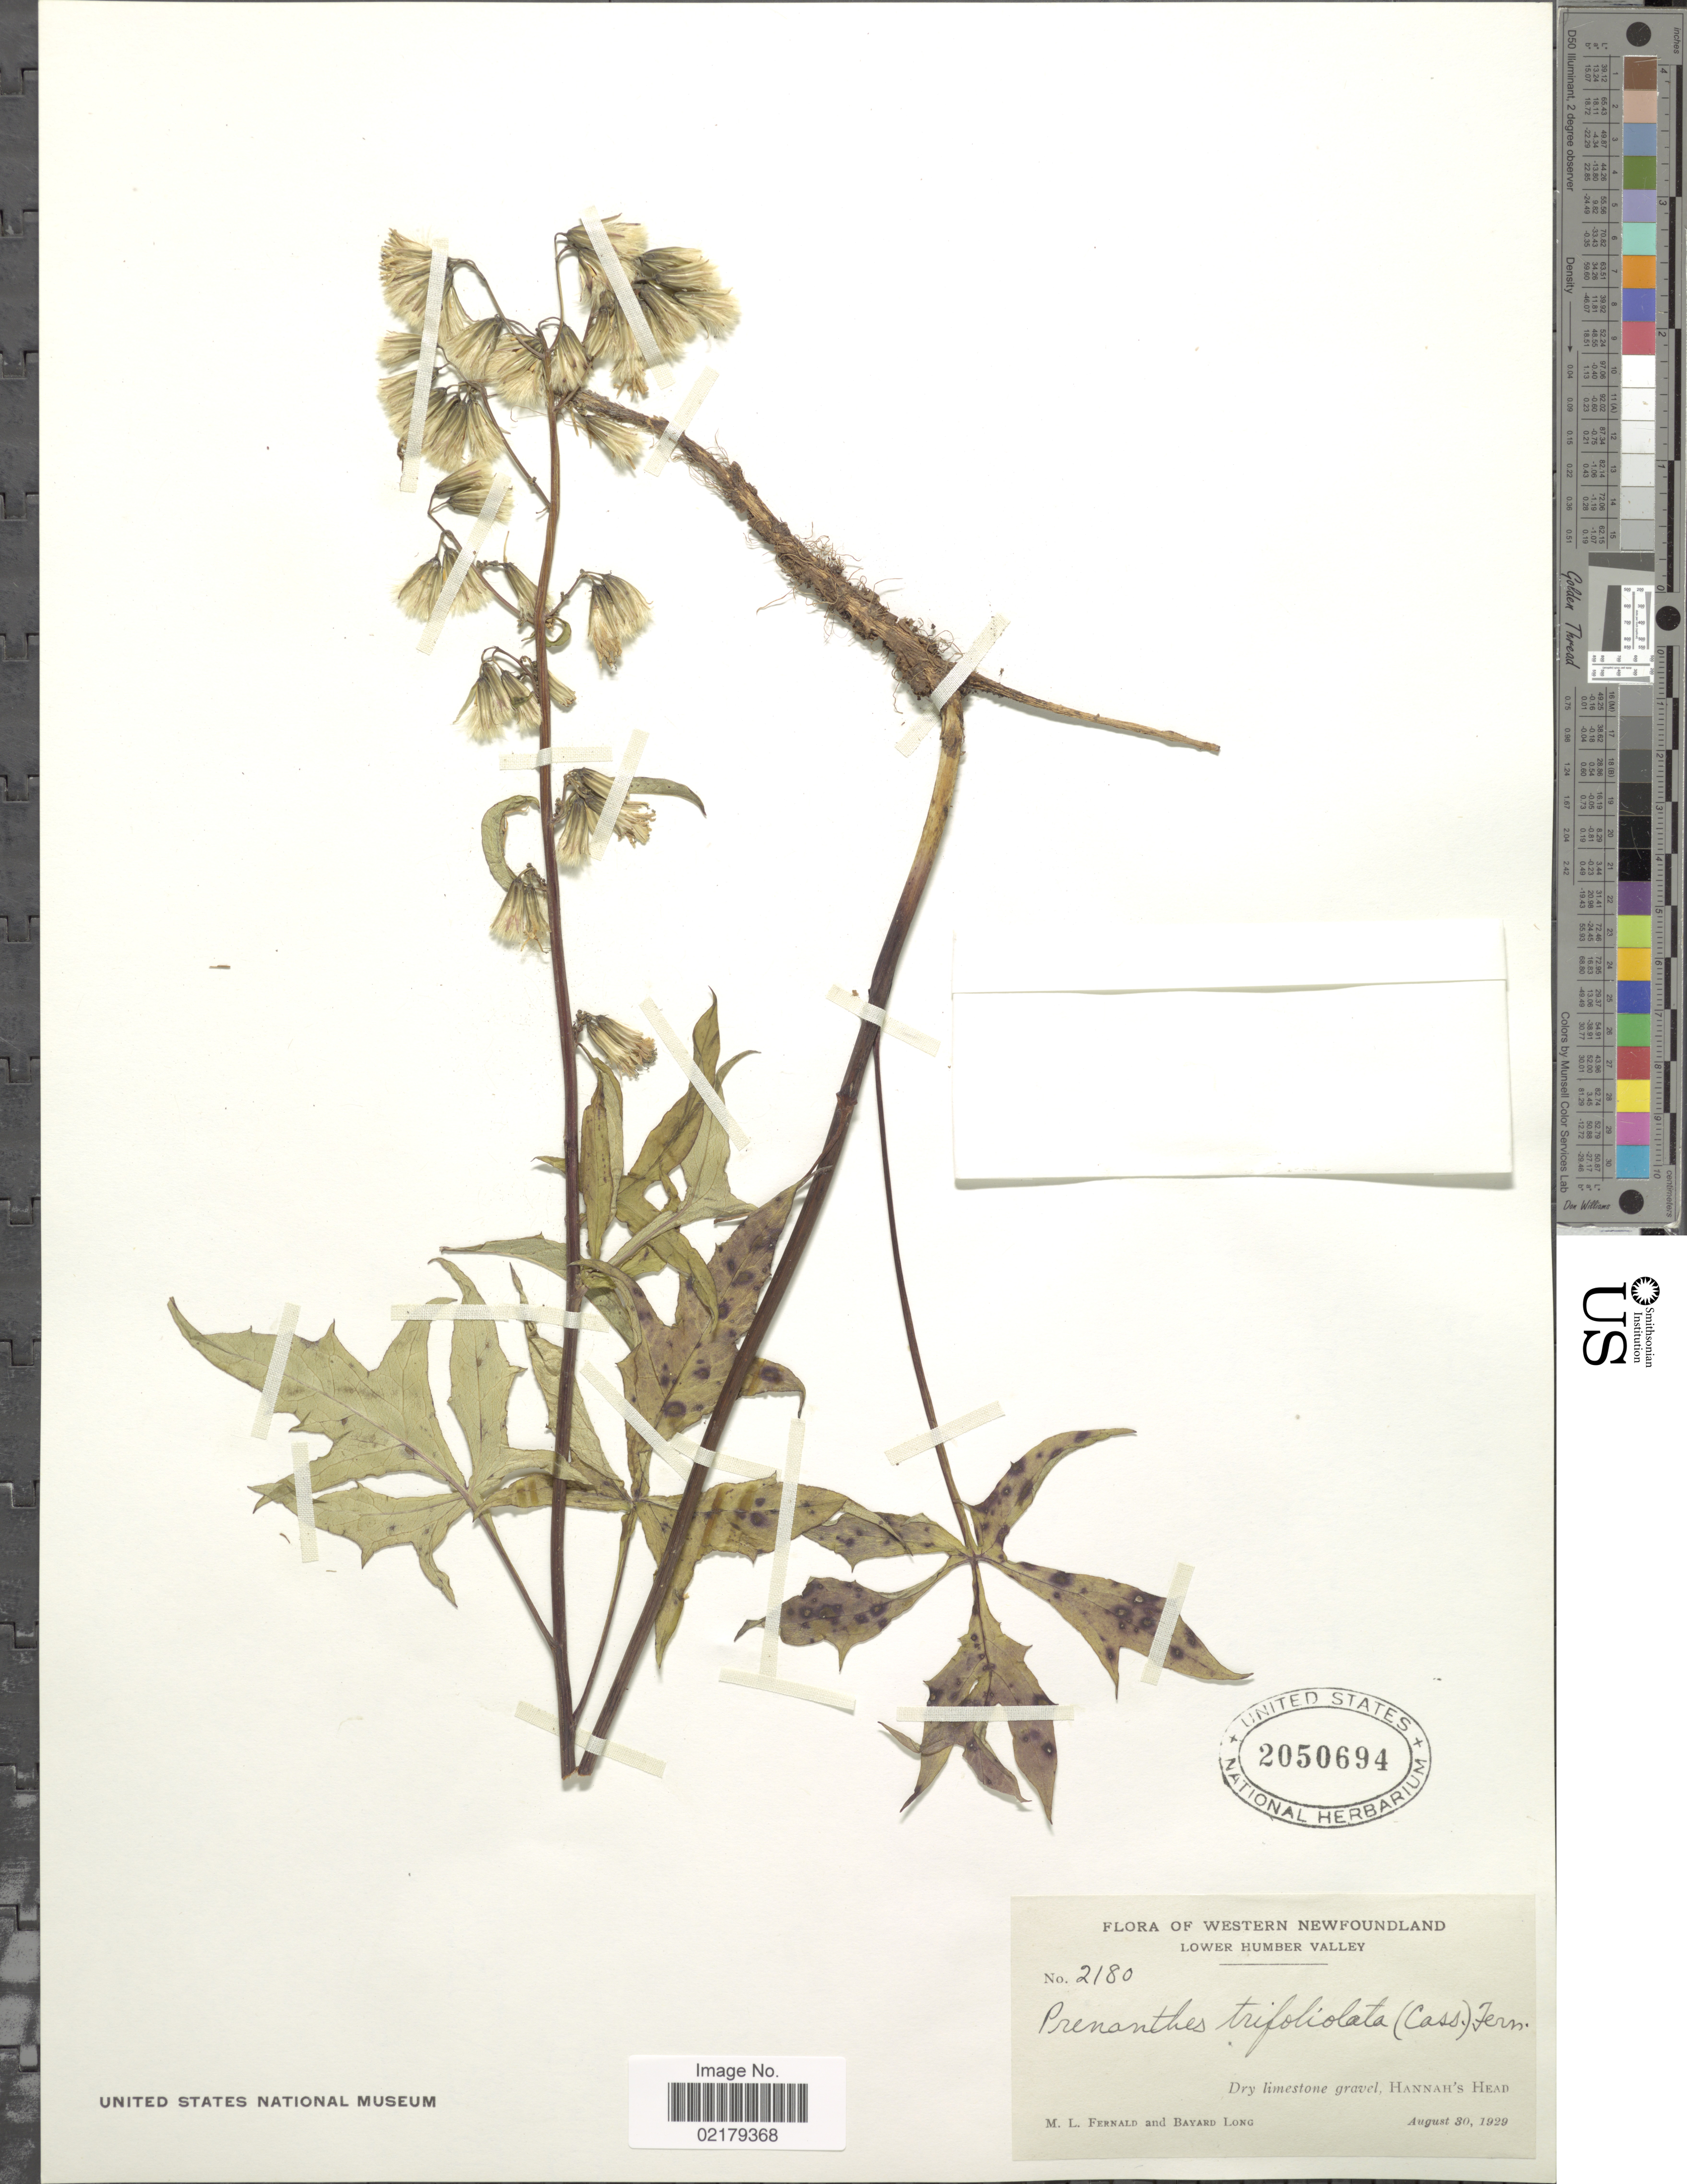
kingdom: Plantae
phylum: Tracheophyta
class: Magnoliopsida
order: Asterales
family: Asteraceae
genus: Nabalus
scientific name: Nabalus trifoliolatus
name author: Cass.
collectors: M. L. Fernald & B. Long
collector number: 2180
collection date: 1929-08-30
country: Canada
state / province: Newfoundland and Labrador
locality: Western Newfoundland, Lower Humber Valley, Dry limestone gravel, Hannah's Head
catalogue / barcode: US 2050694